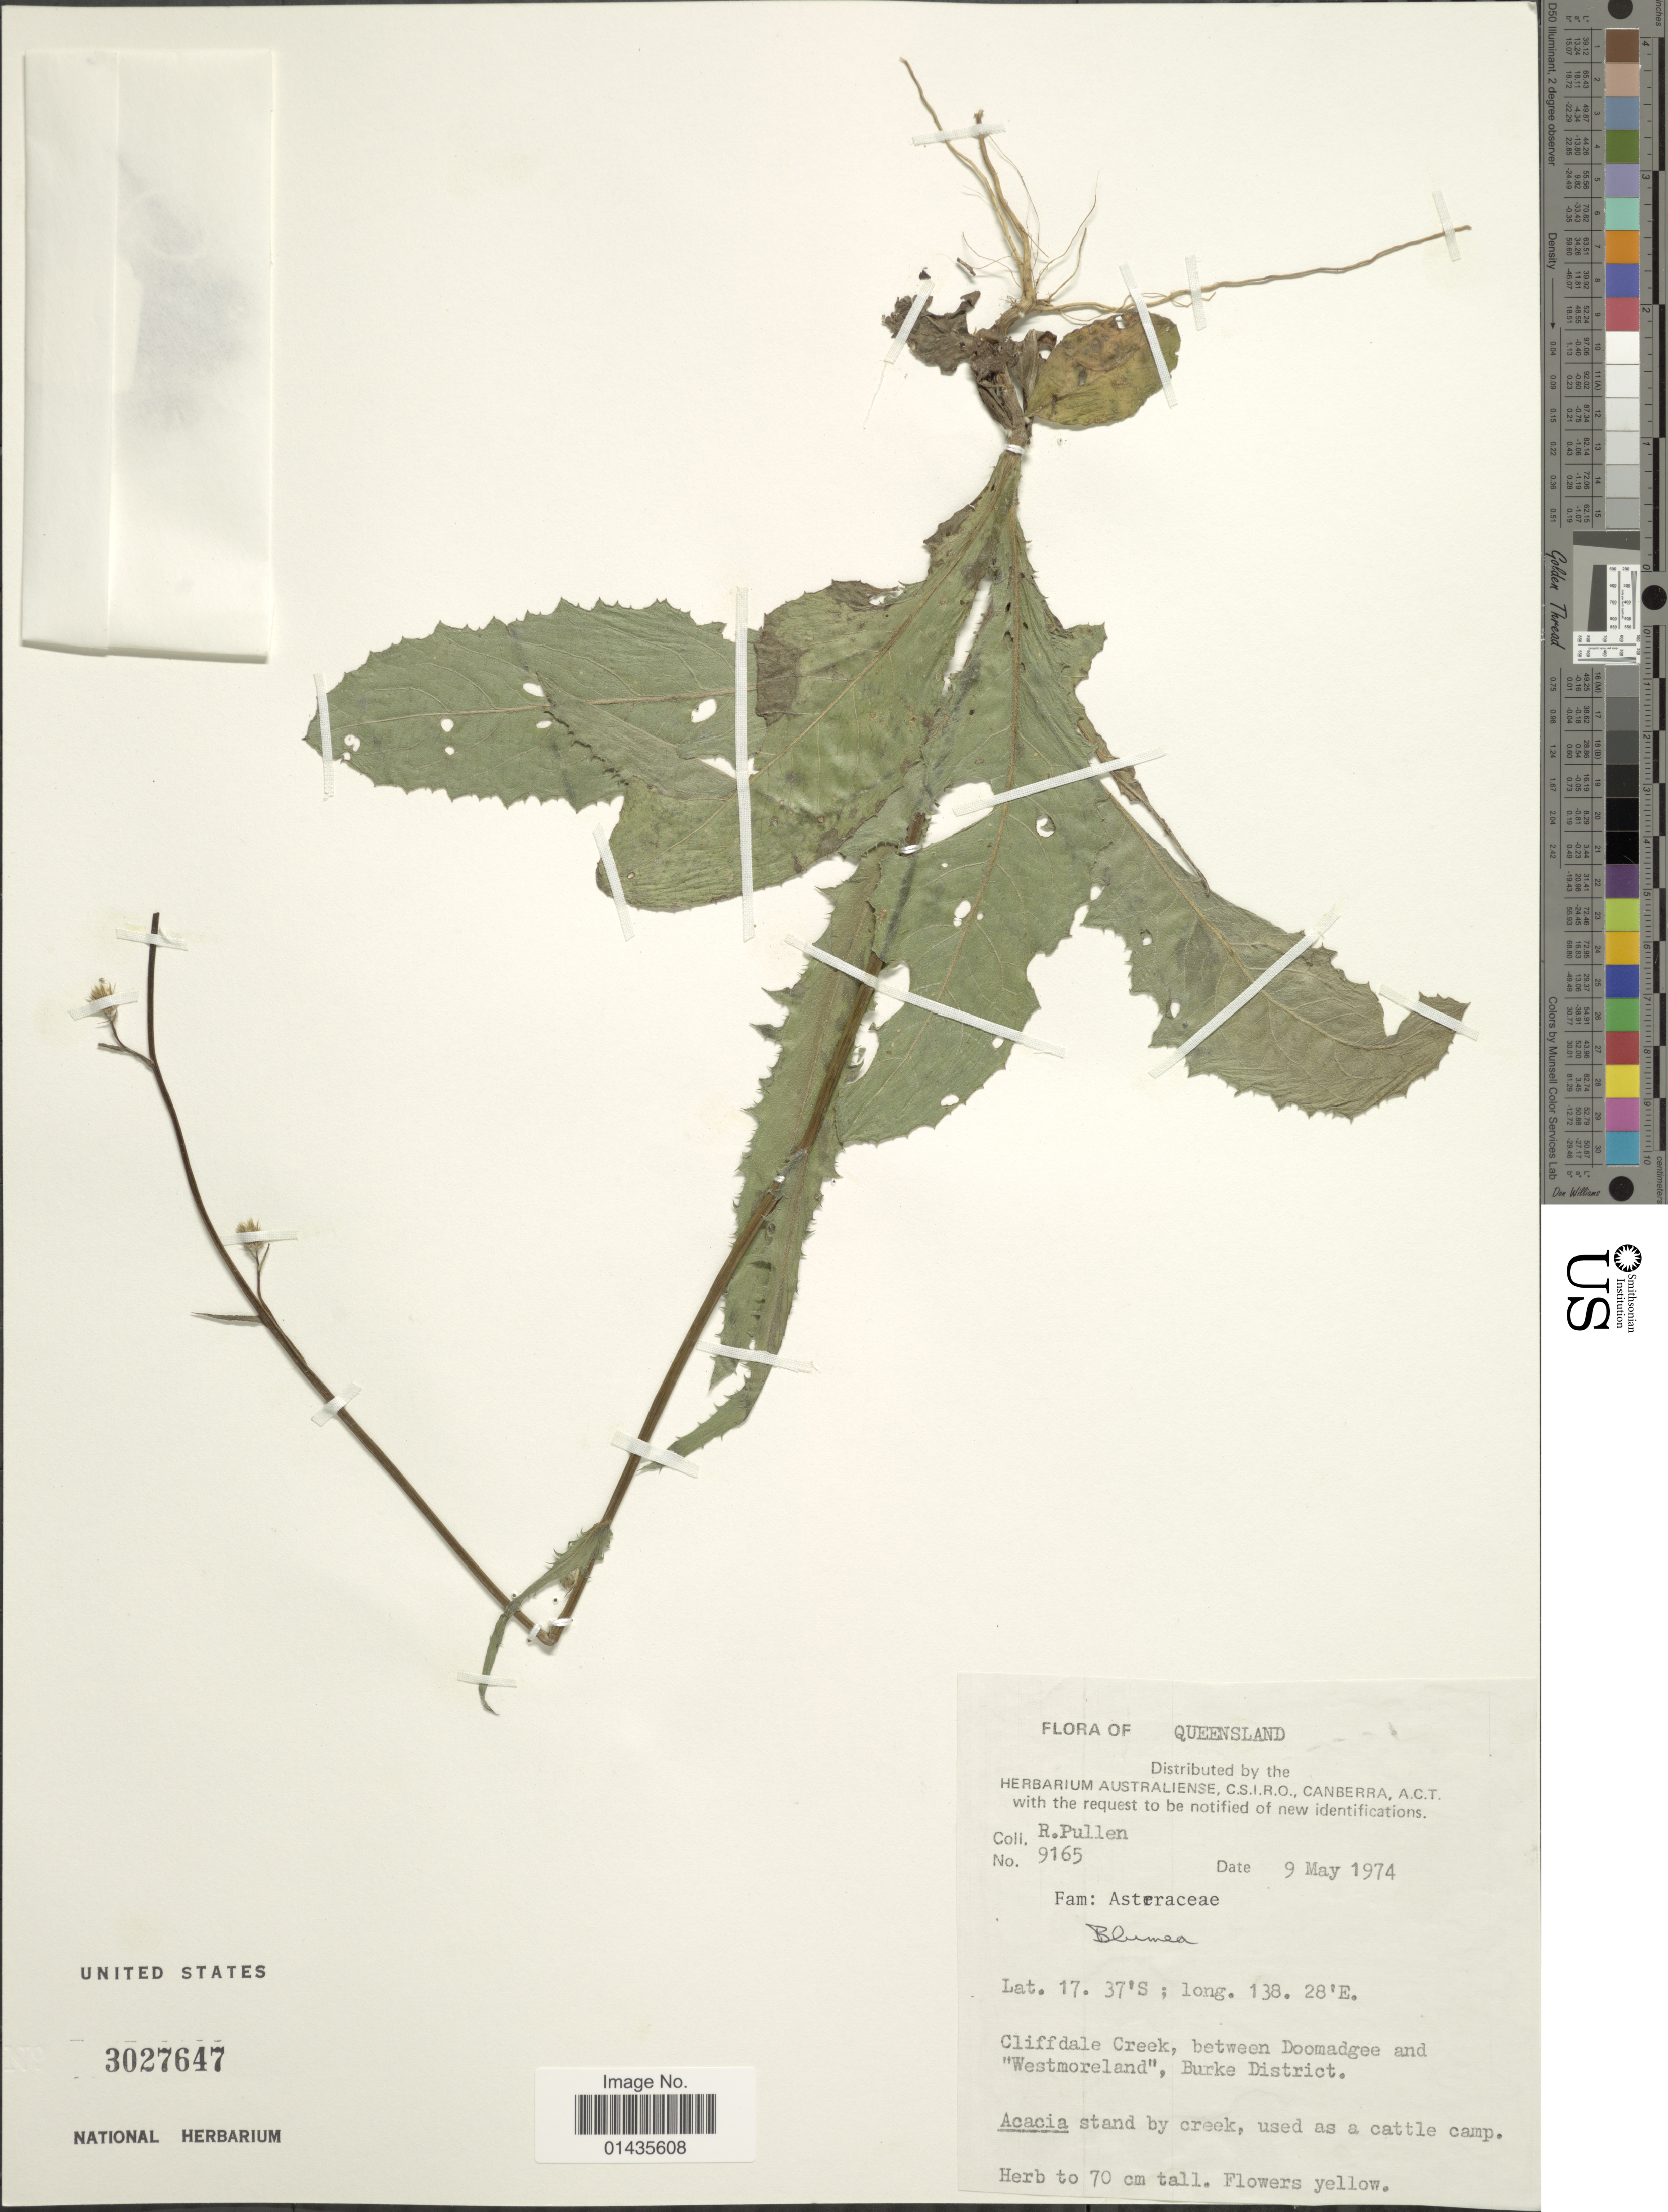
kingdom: Plantae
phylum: Tracheophyta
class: Magnoliopsida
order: Asterales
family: Asteraceae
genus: Blumea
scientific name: Blumea sp.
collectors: R. Pullen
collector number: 9165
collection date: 1974-05-09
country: Australia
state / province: Queensland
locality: Cliffdale Creek, between Doomadgee and Westmoreland, Burke District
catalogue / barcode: US 3027647